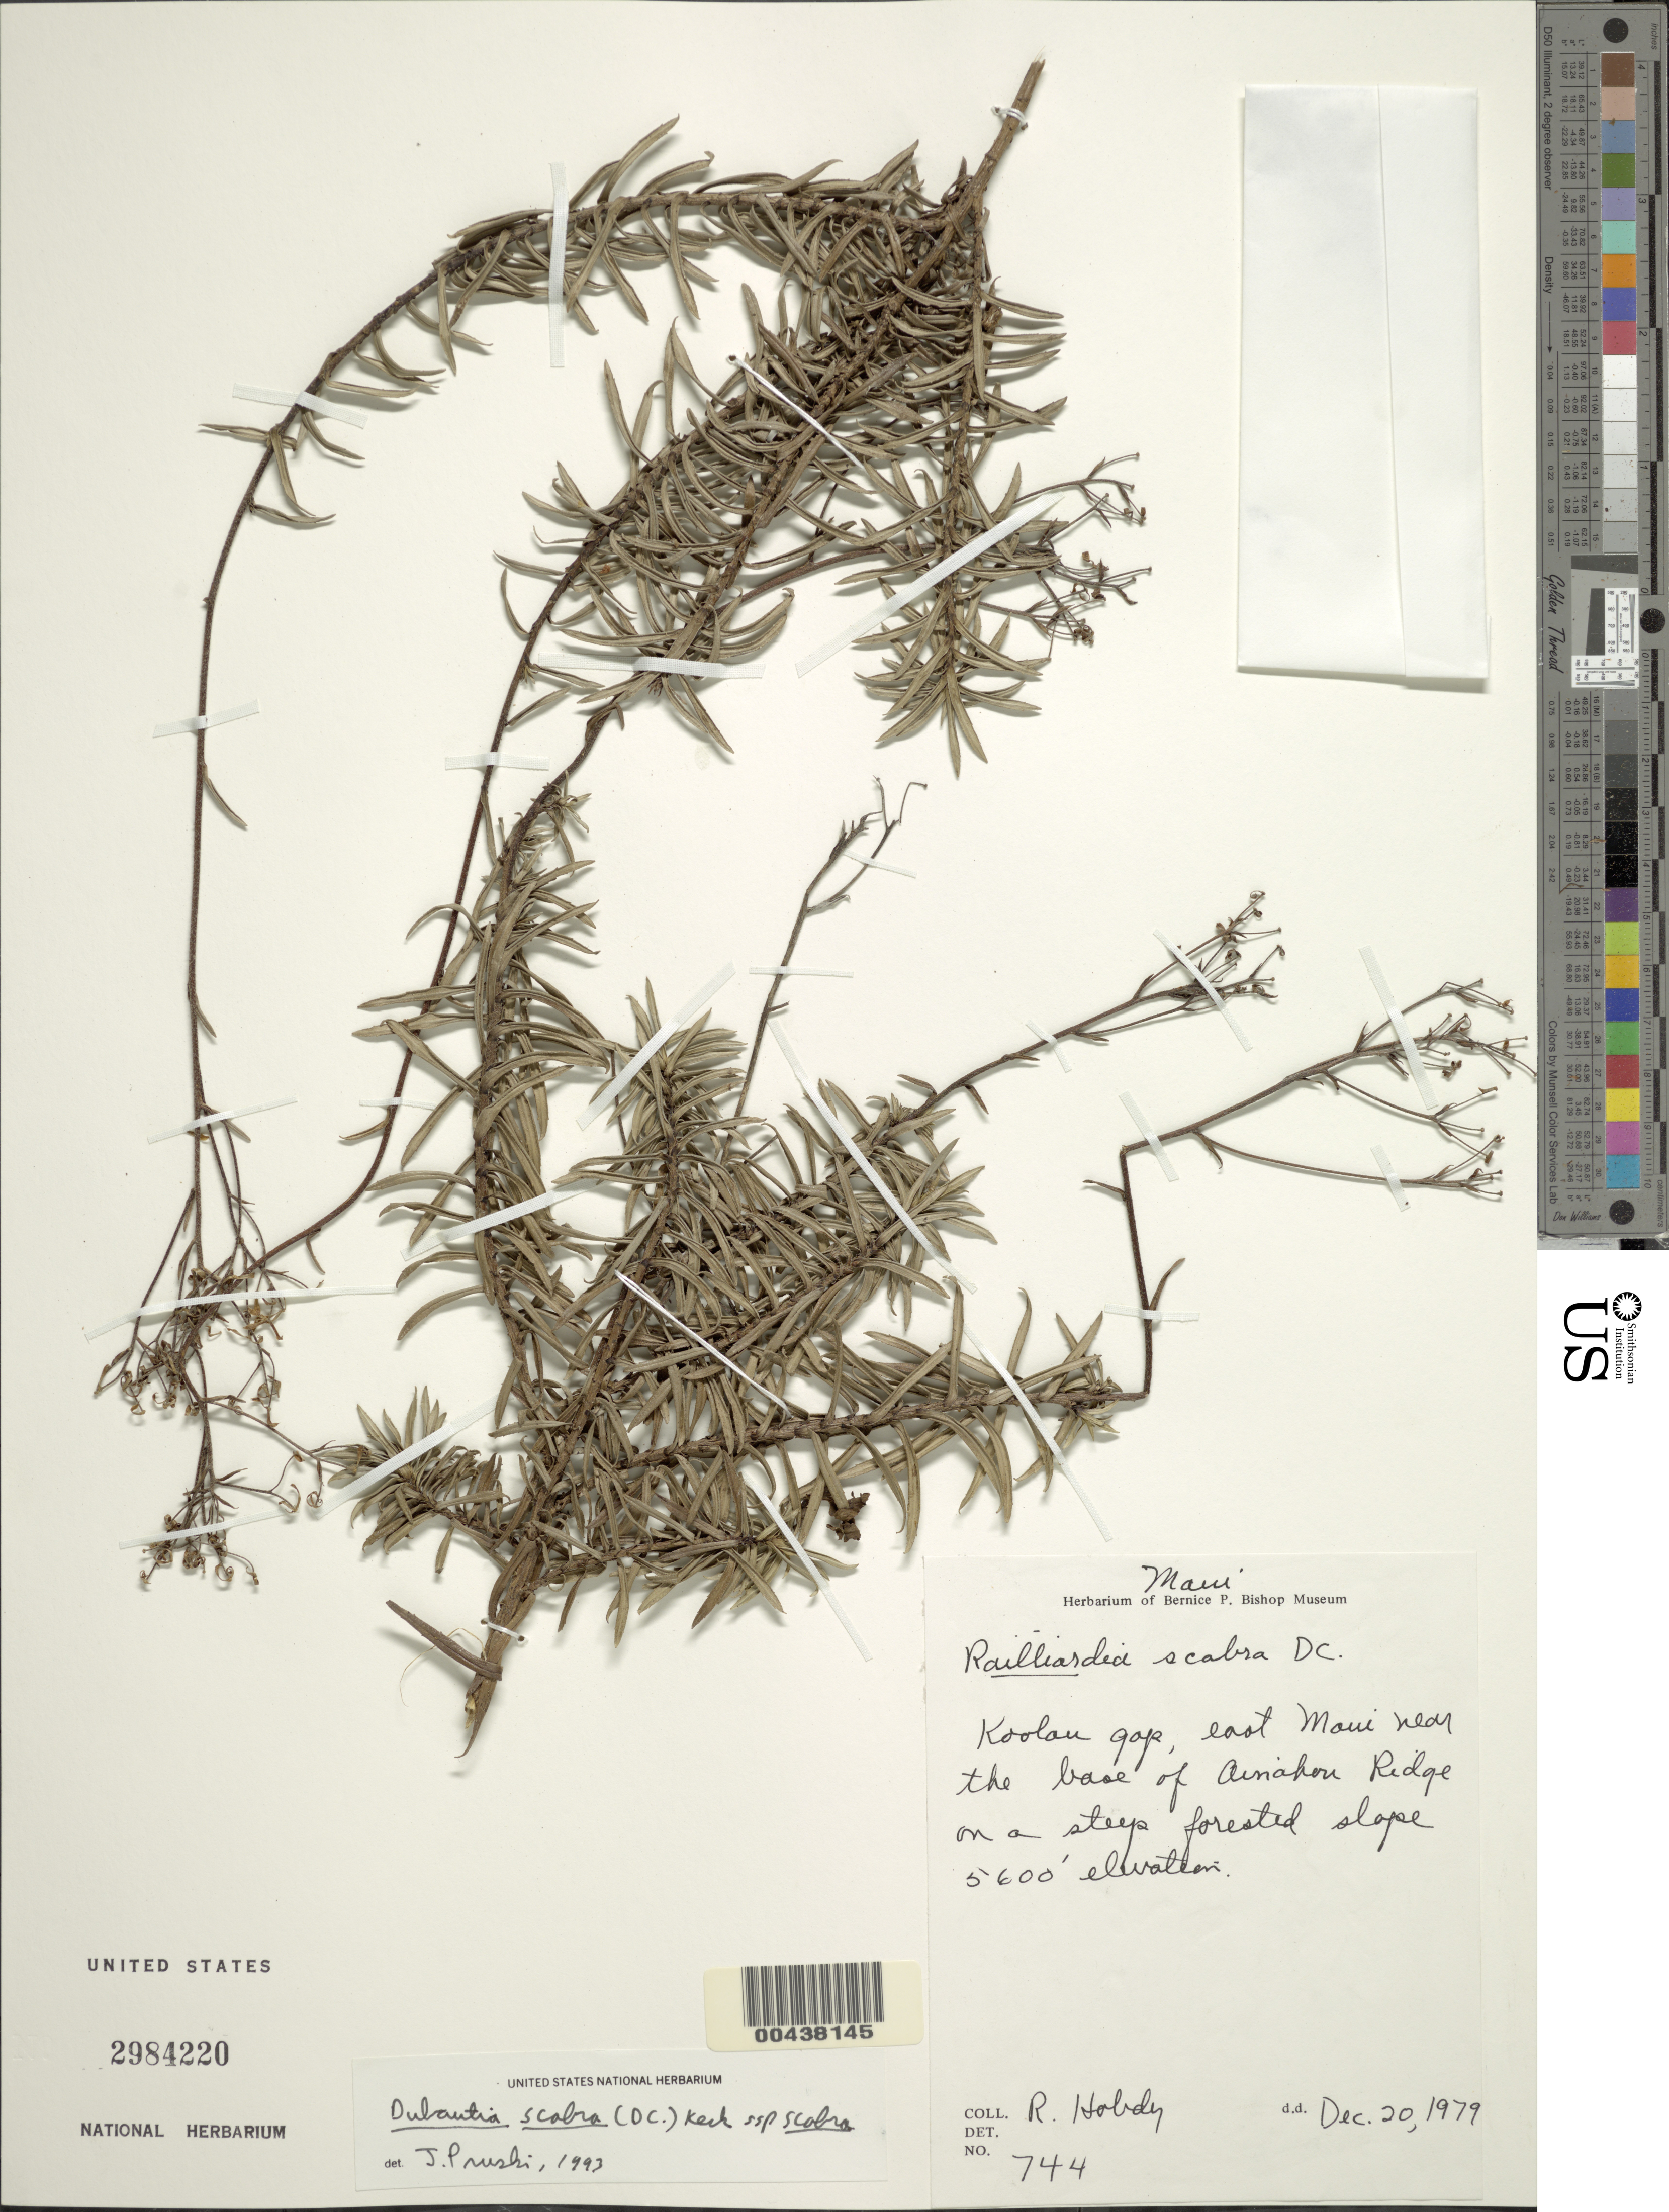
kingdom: Plantae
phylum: Tracheophyta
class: Magnoliopsida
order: Asterales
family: Asteraceae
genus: Dubautia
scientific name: Dubautia scabra subsp. scabra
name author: (DC.) D.D. Keck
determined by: Pruski, J. F.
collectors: R. Hobdy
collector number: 744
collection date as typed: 20 Dec 1979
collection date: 1979-12-20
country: United States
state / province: Hawaii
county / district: Maui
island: Maui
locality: Koolau gap, E Maui near the base of Ainahou Ridge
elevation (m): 1707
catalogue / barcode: US 2984220